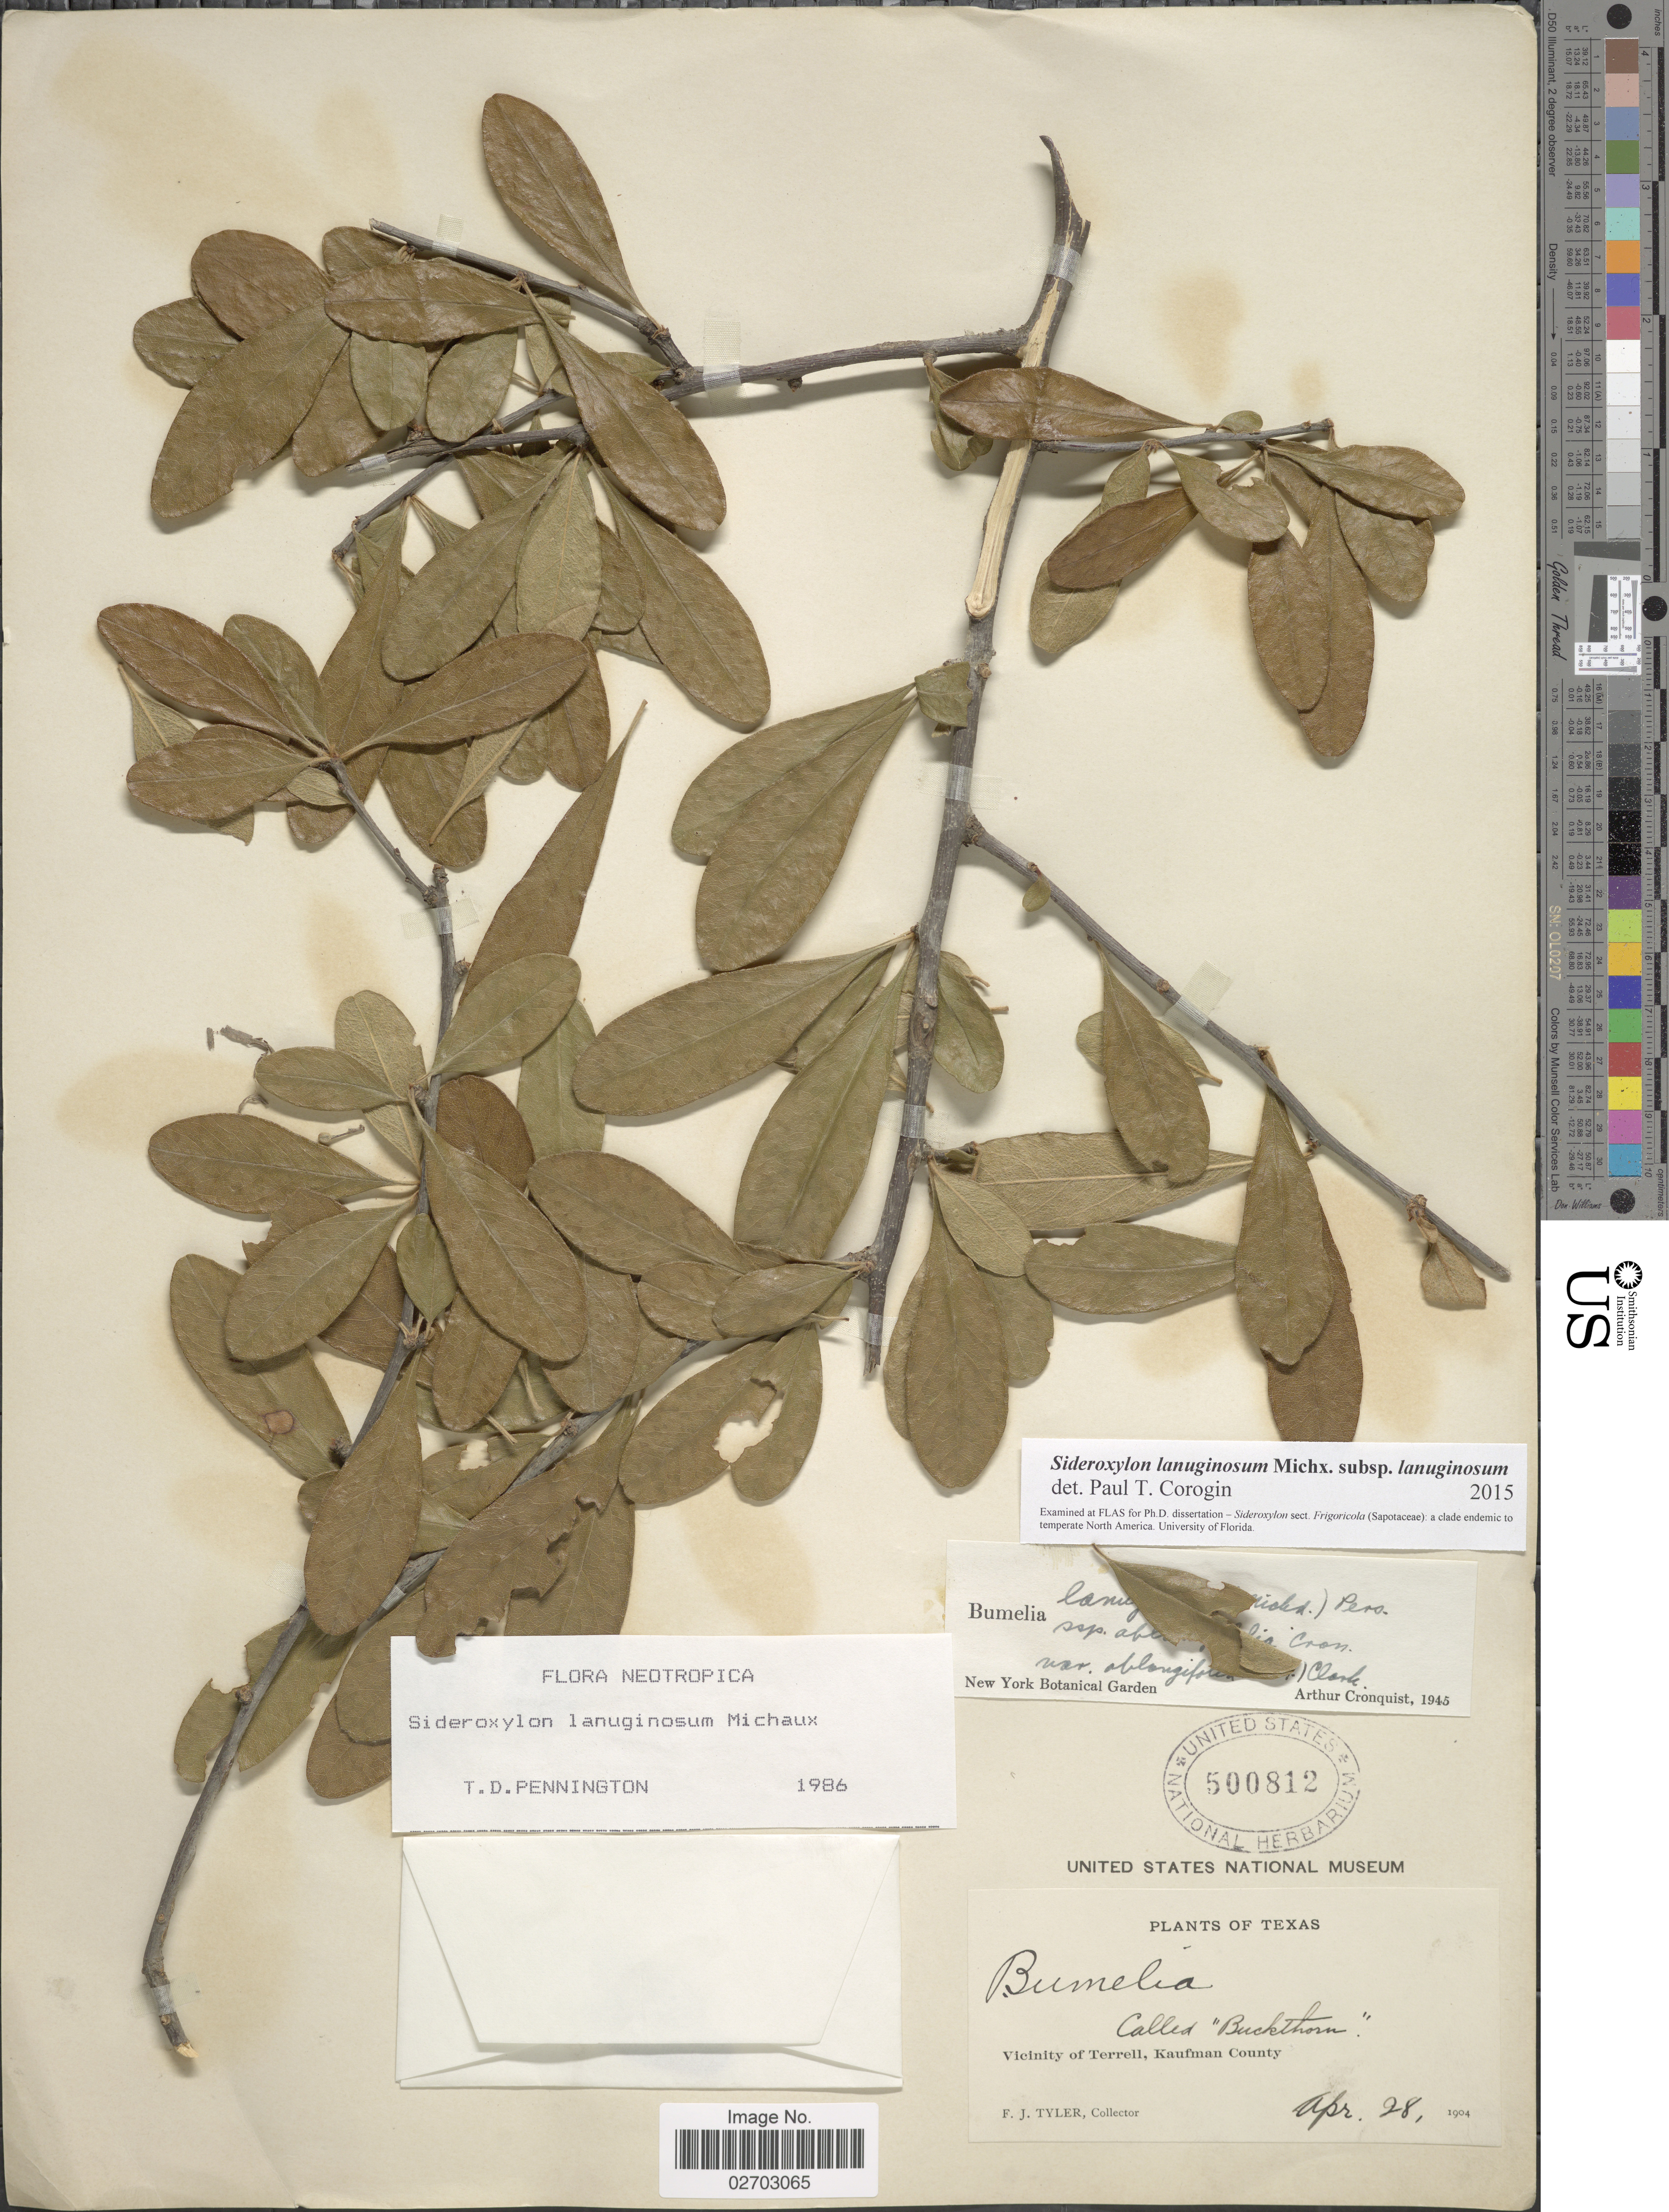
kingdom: Plantae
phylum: Tracheophyta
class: Magnoliopsida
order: Ericales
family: Sapotaceae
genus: Sideroxylon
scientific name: Sideroxylon lanuginosum subsp. lanuginosum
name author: Michx.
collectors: F. Tyler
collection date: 1904-04-28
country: United States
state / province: Texas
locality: Vicinity of Terrell, Kaufman County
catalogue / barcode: US 500812